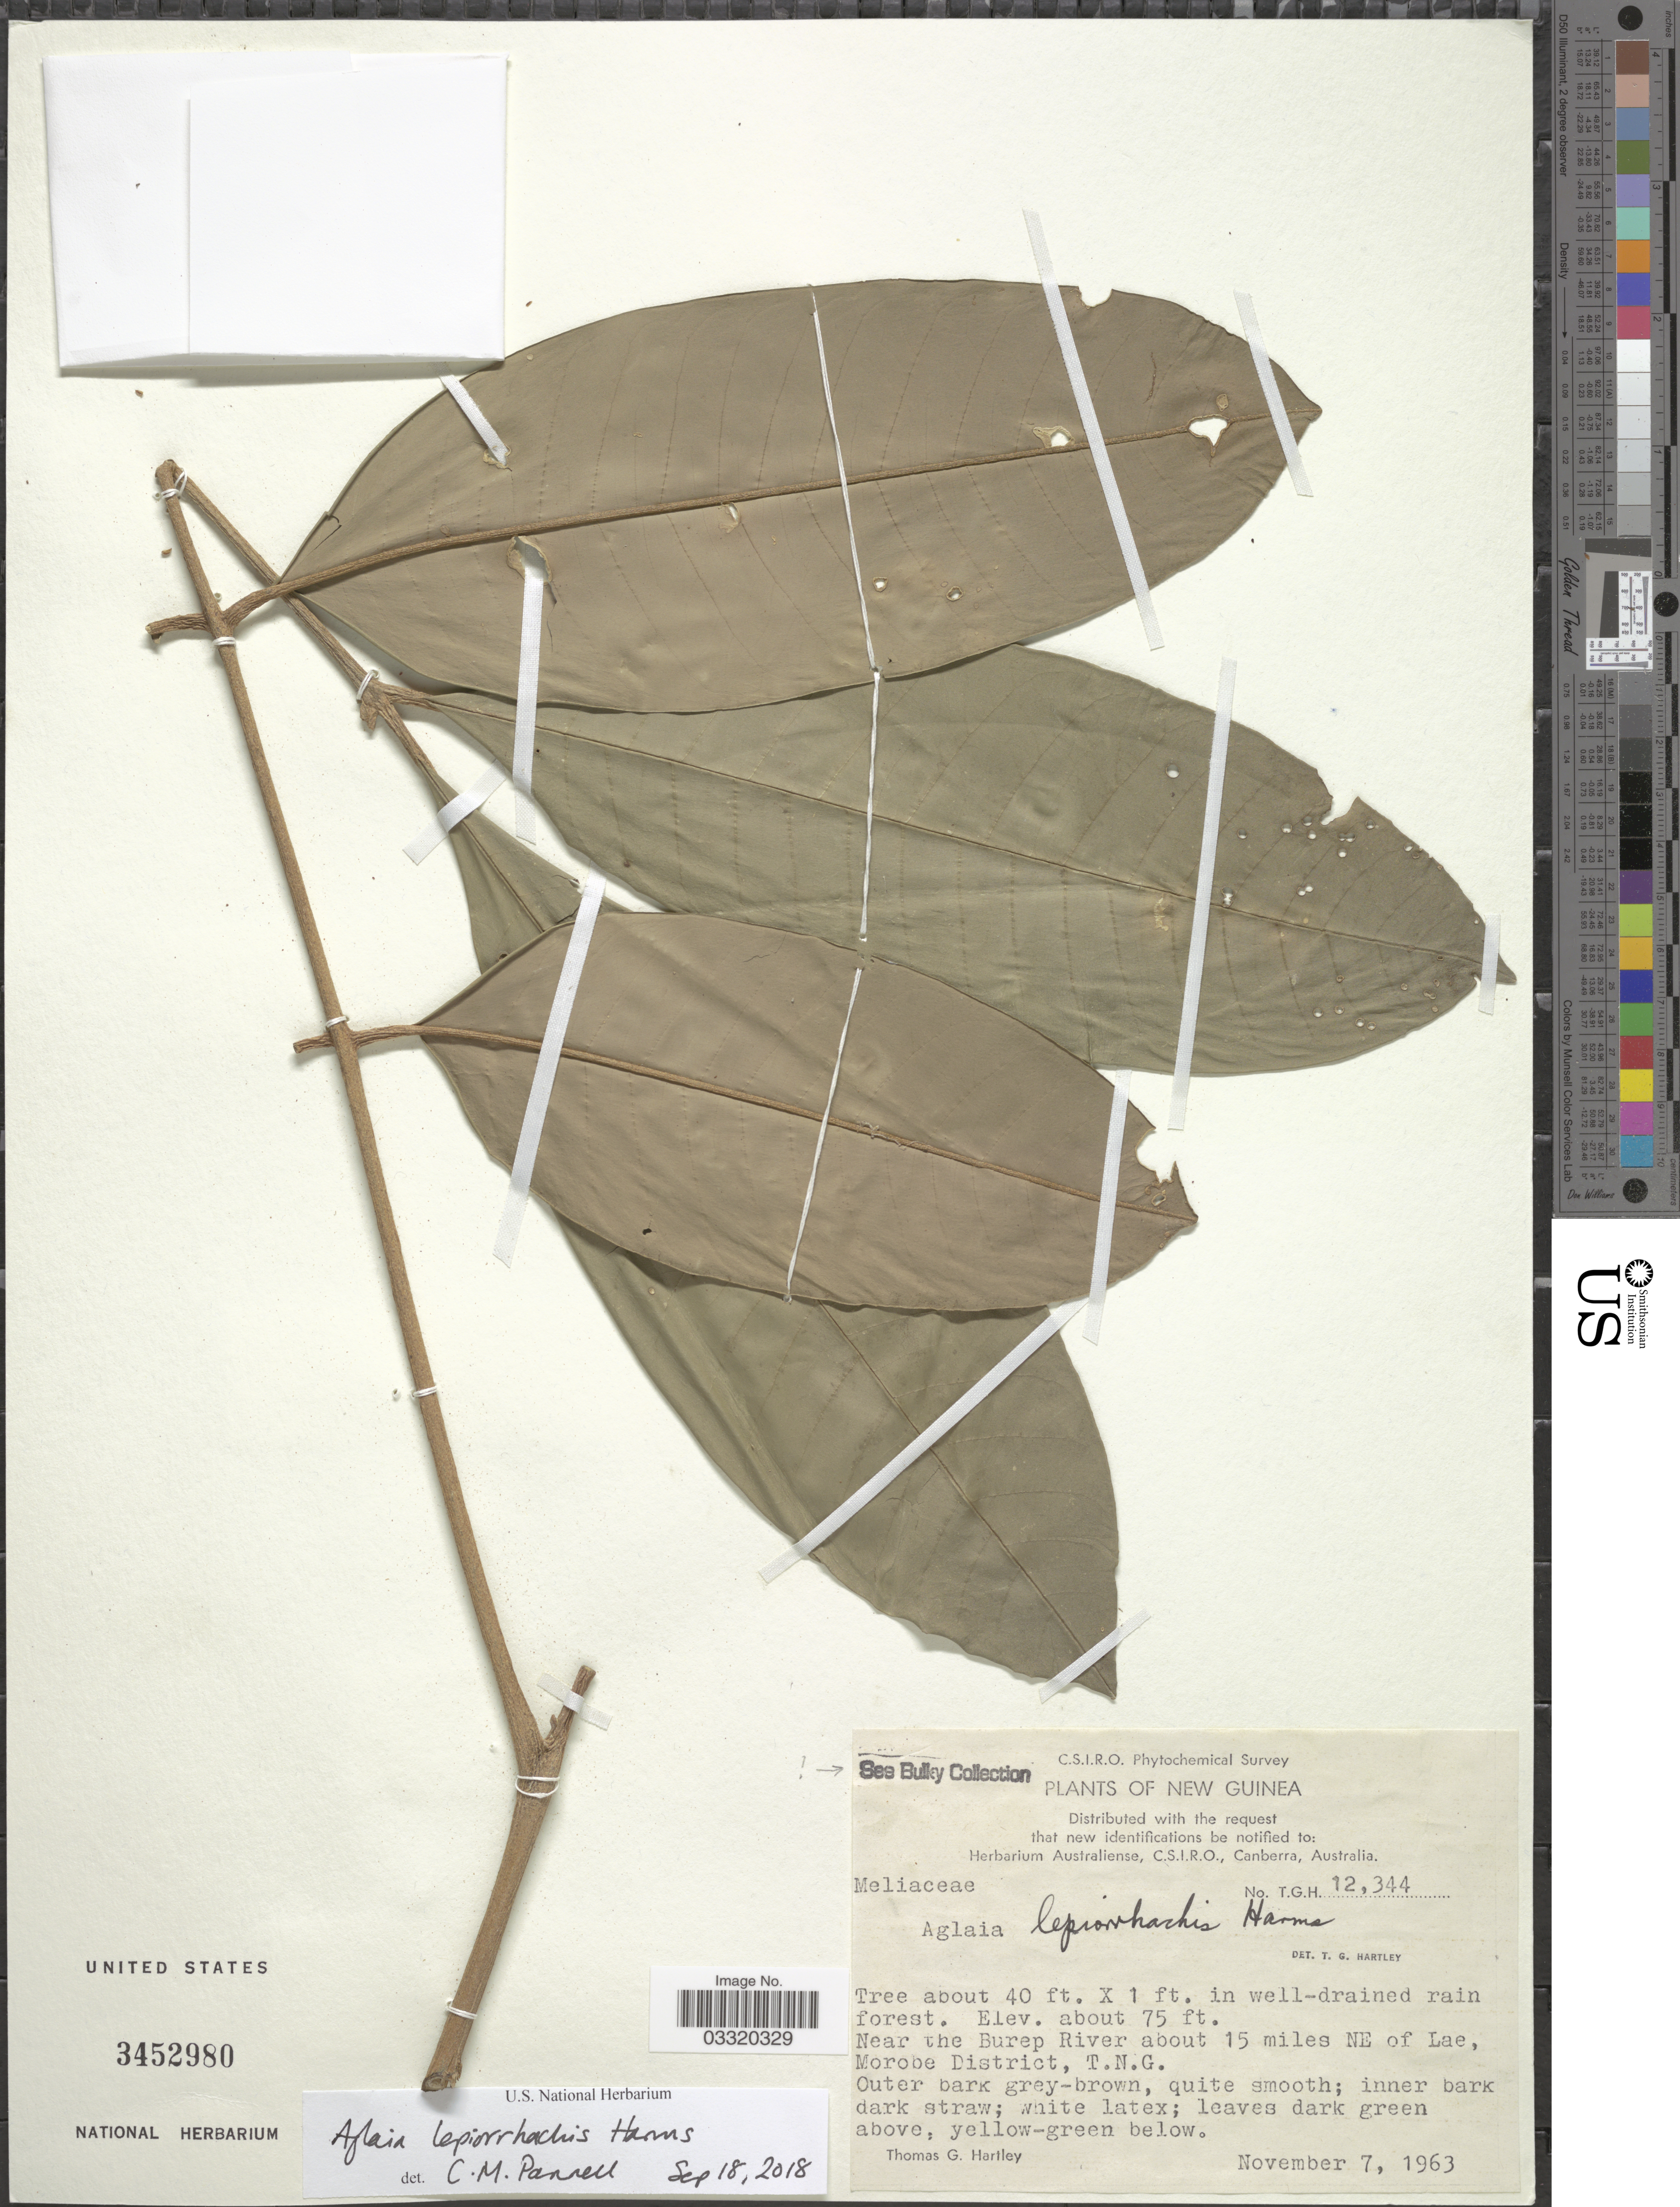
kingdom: Plantae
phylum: Tracheophyta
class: Magnoliopsida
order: Sapindales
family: Meliaceae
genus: Aglaia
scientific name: Aglaia lepiorrhachis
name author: Harms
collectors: T. G. Hartley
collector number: T.G.H.12344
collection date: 1963-11-07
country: Papua New Guinea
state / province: Morobe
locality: New Guinea. Near the Burep River about 15 miles NE of Lae, Morobe District, T.N.G.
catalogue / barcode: US 3452980